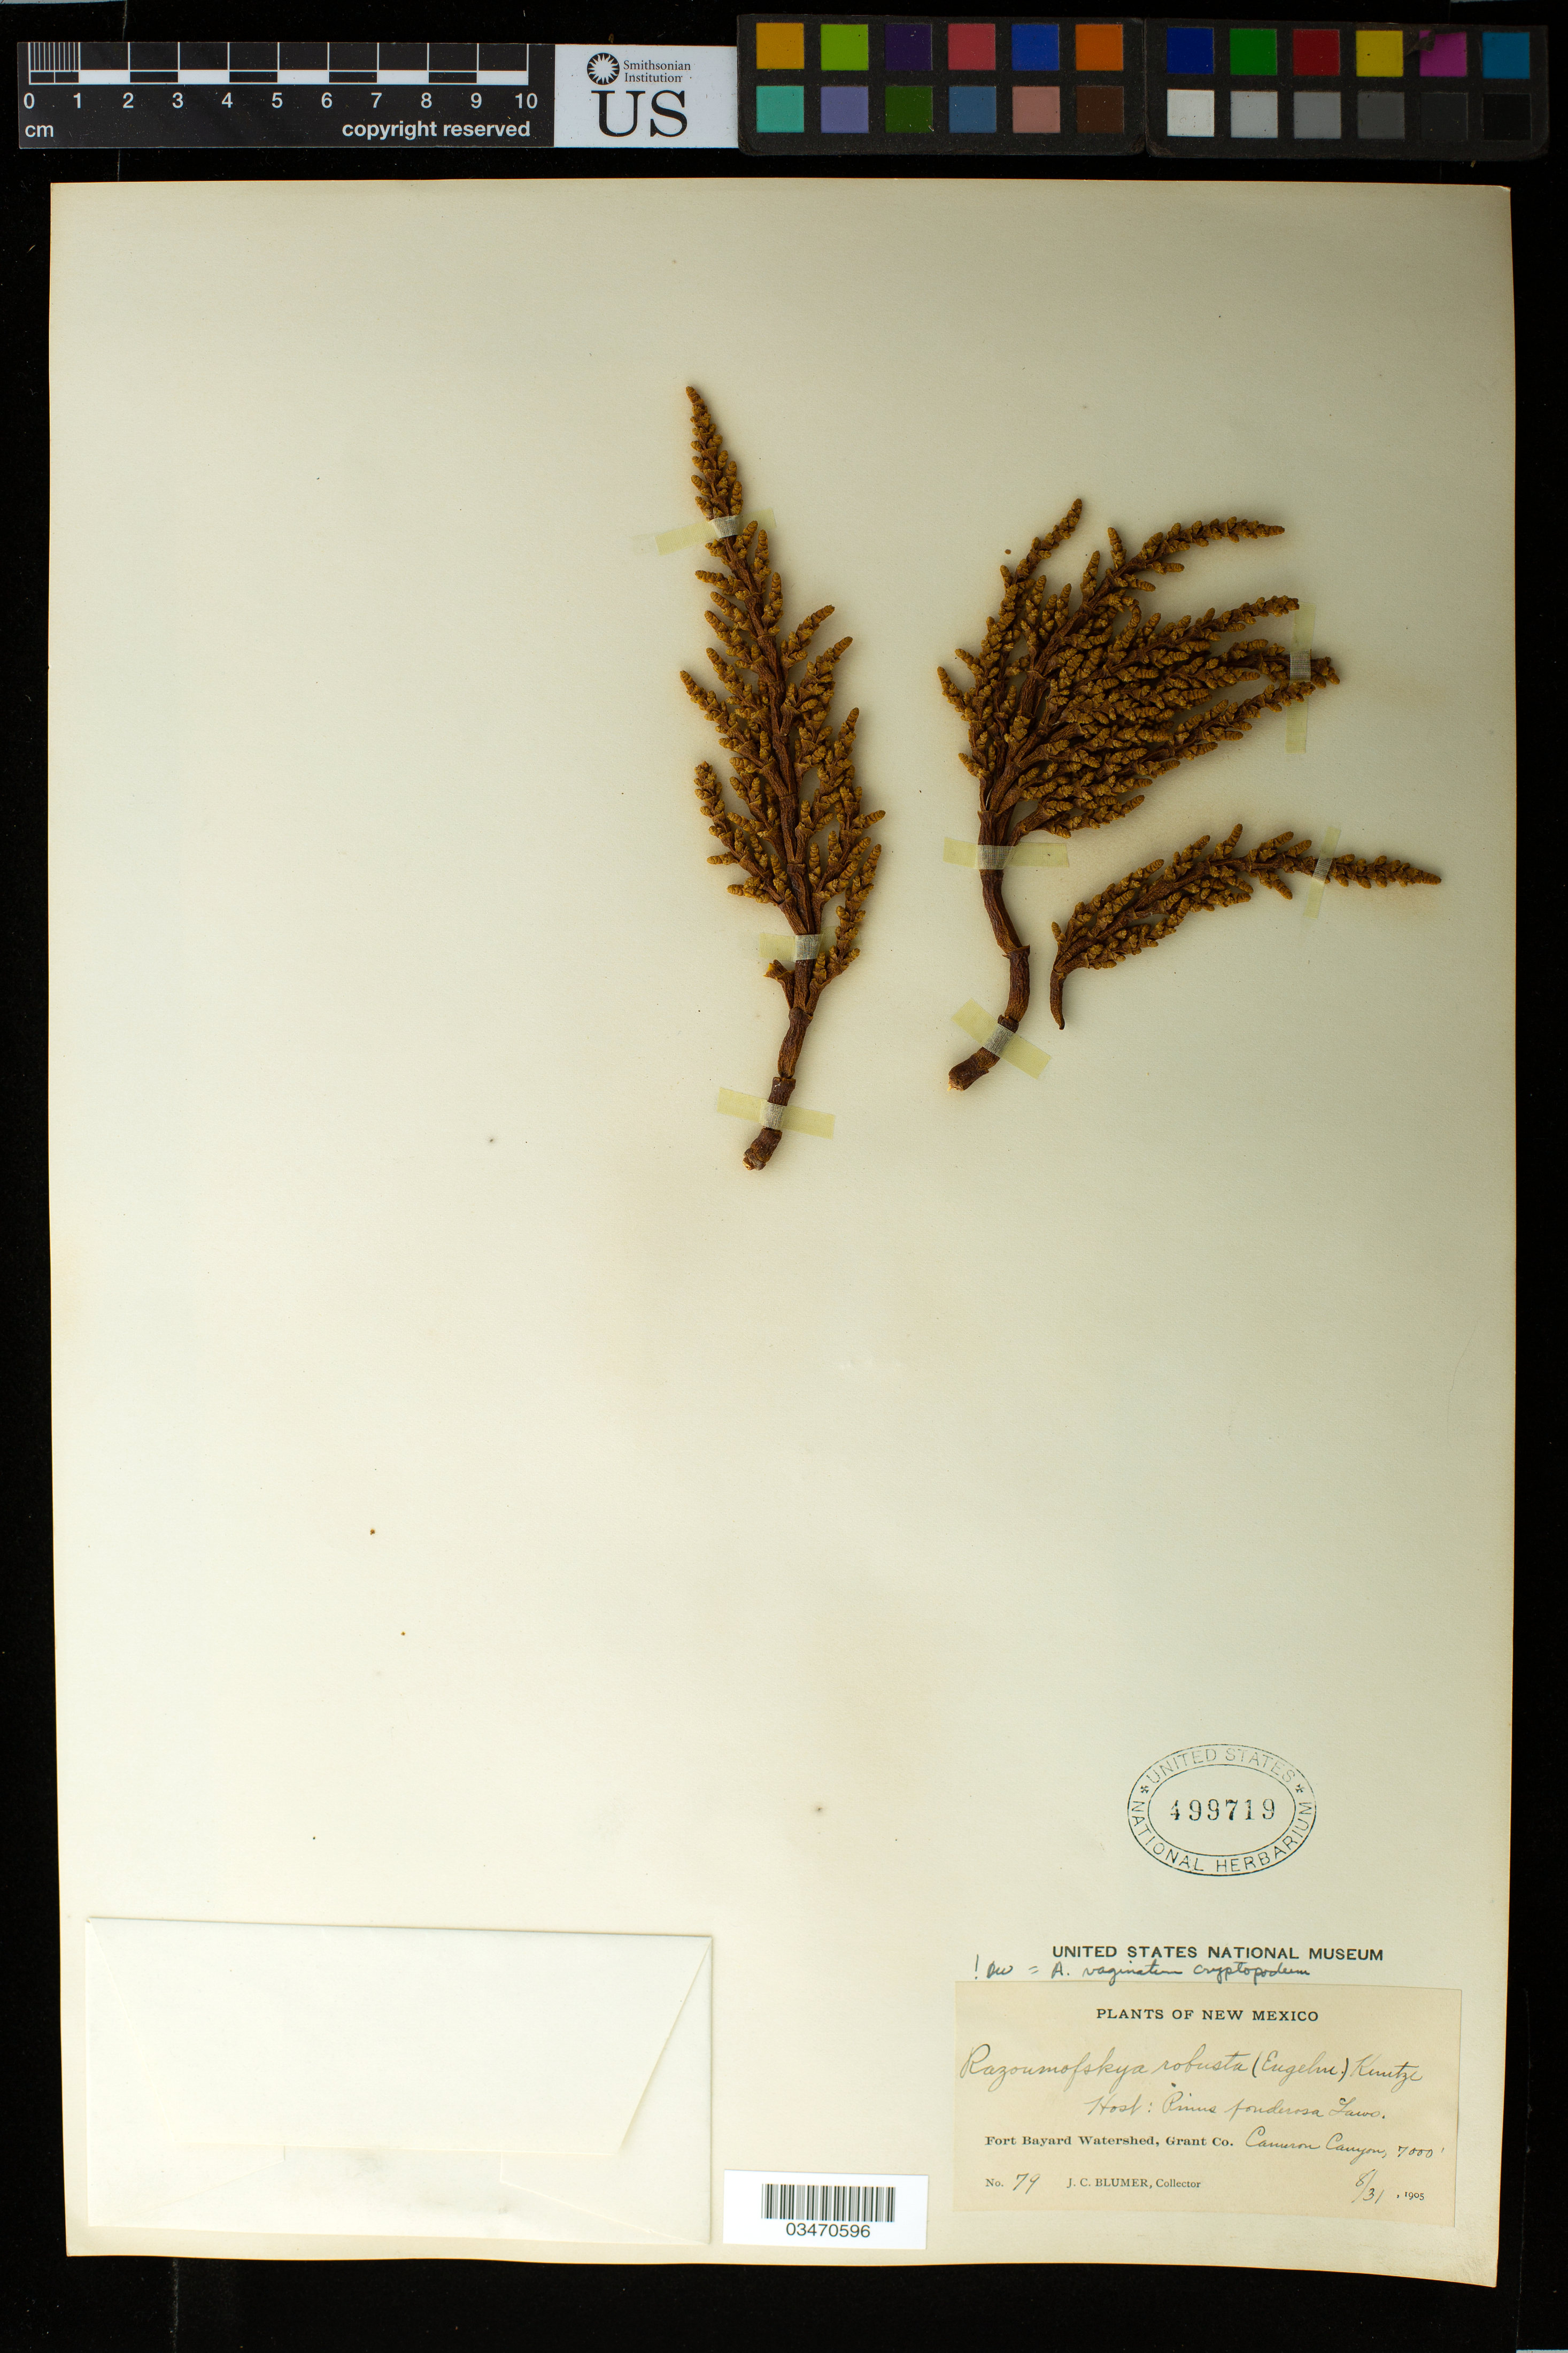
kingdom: Plantae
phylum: Tracheophyta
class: Magnoliopsida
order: Santalales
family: Viscaceae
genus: Arceuthobium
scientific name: Arceuthobium vaginatum f. cryptopodum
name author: (Engelm.) L.S. Gill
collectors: J. C. Blumer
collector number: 79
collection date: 1905-08-31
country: United States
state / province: New Mexico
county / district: Grant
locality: Fort Bayard Watershed. Cameron Canyon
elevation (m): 2134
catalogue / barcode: US 499719